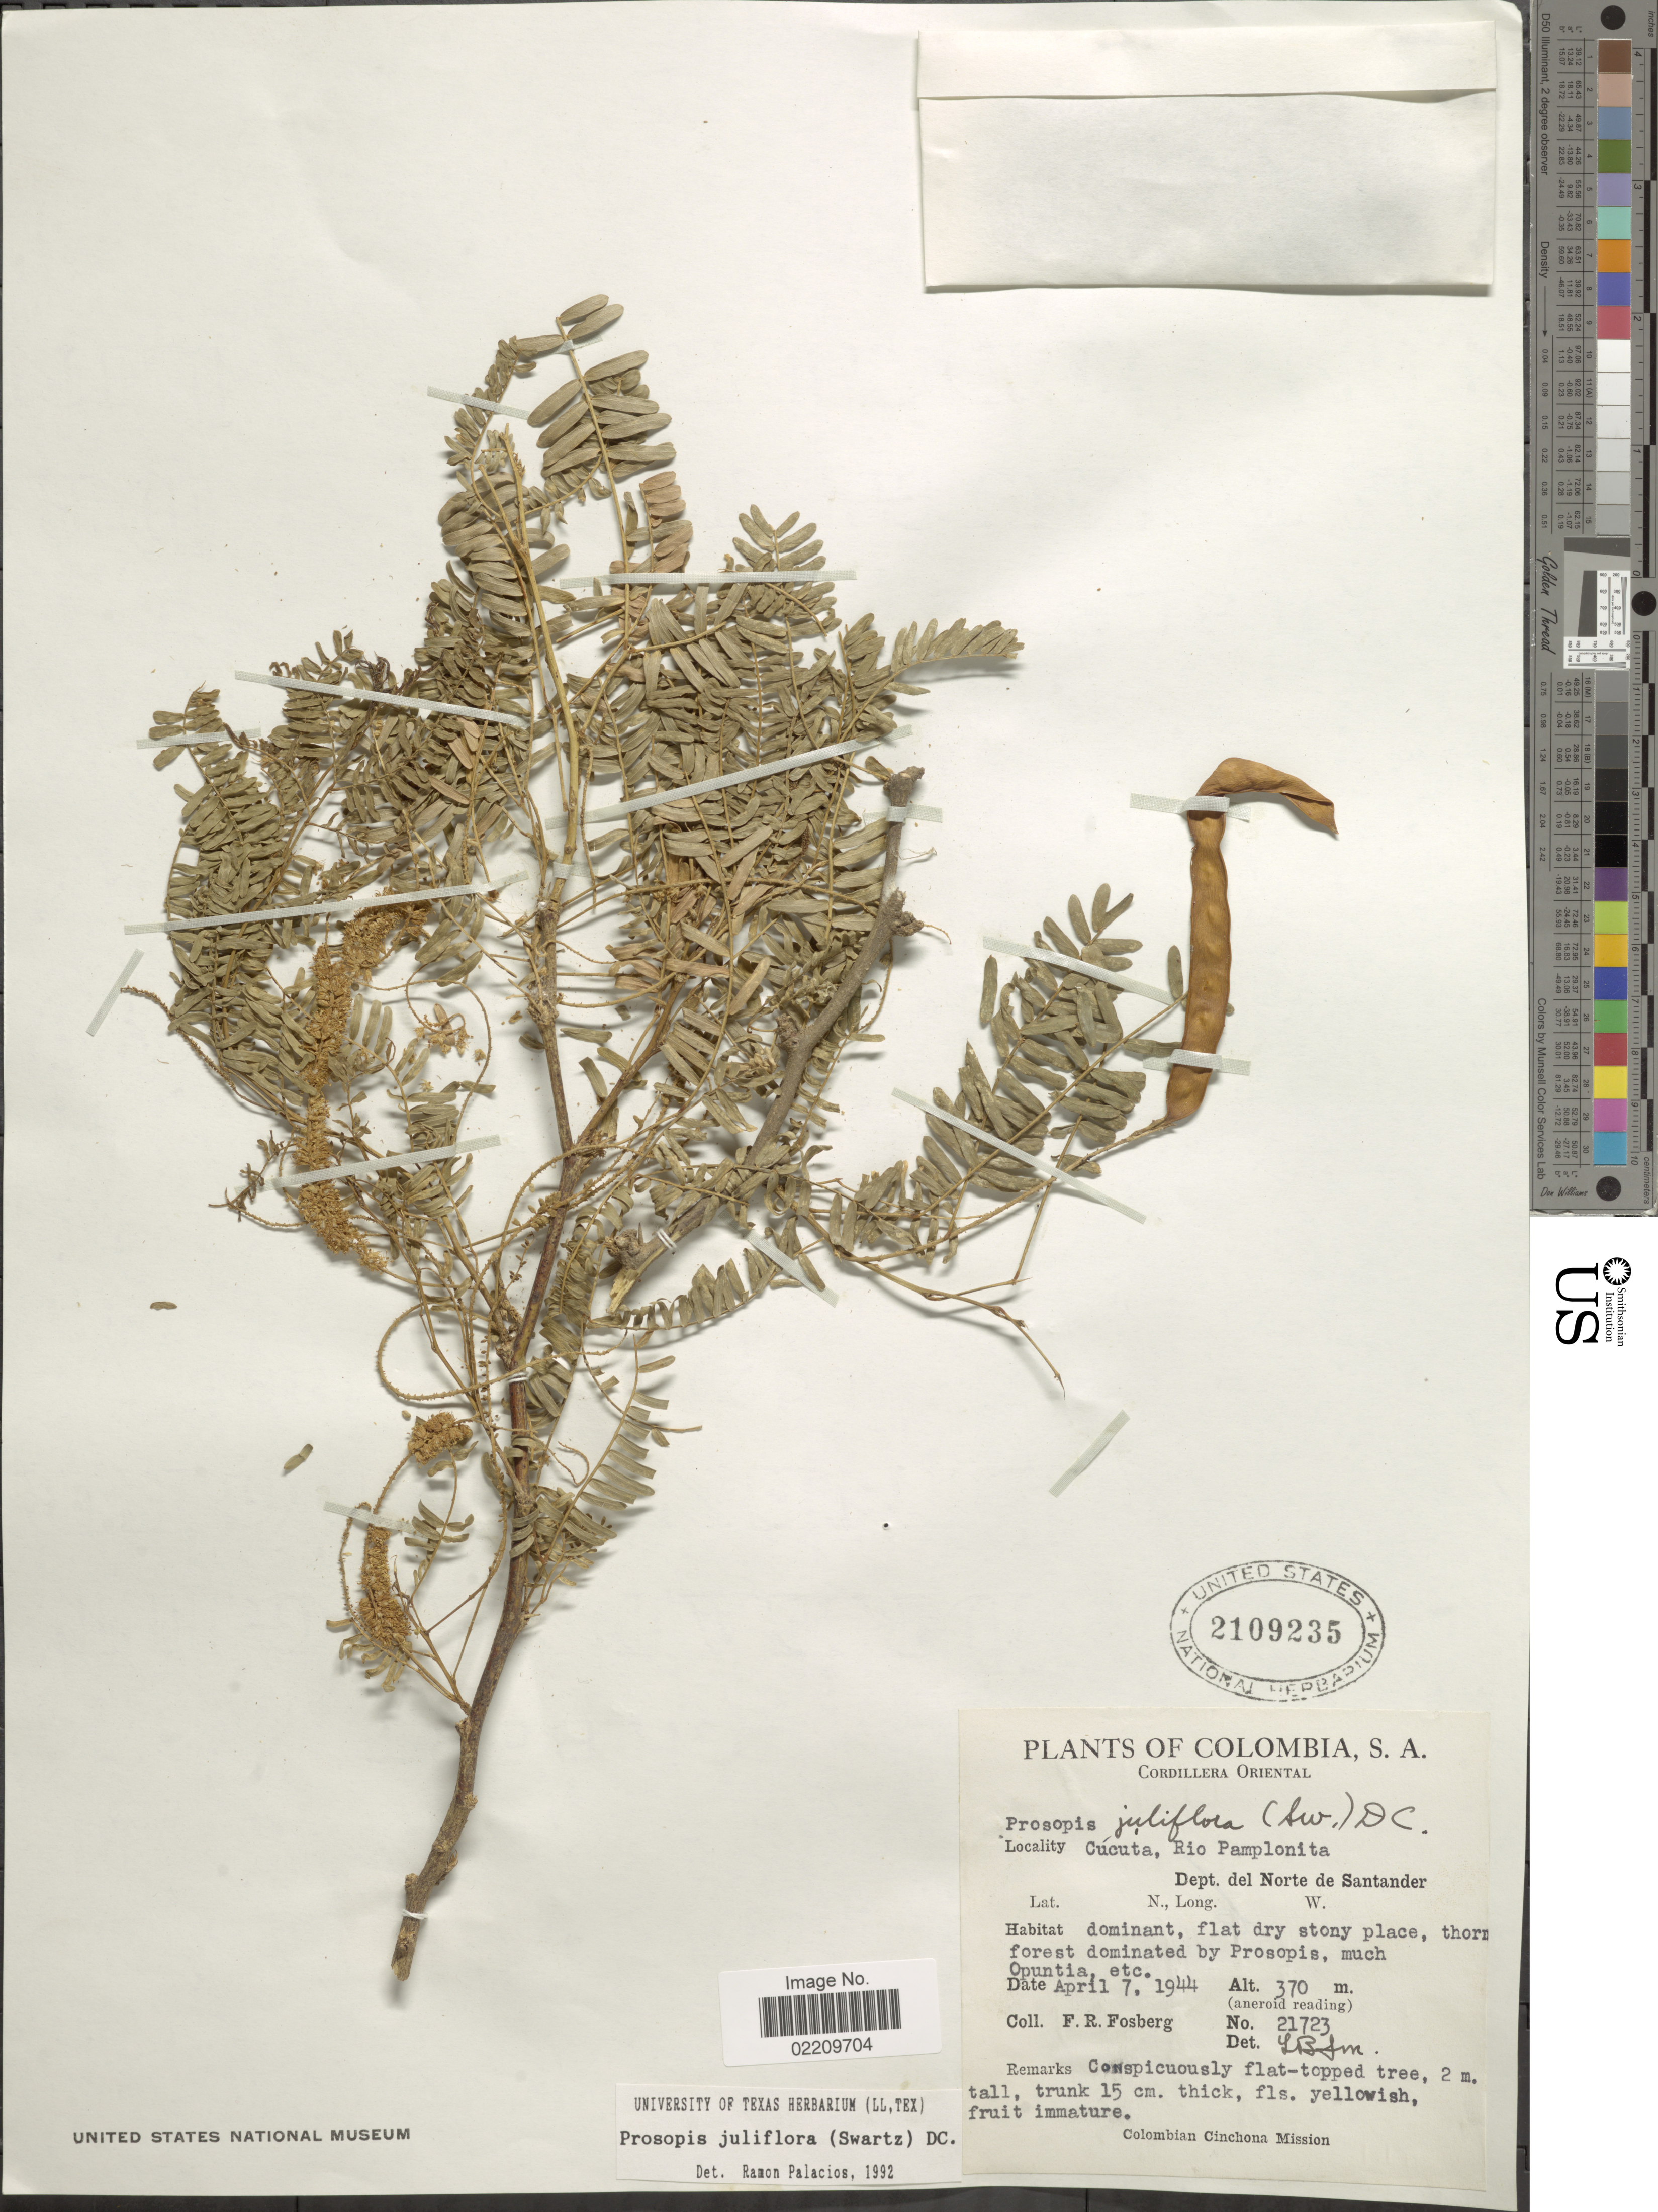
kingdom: Plantae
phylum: Tracheophyta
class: Magnoliopsida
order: Fabales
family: Fabaceae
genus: Neltuma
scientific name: Neltuma juliflora var. juliflora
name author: (Sw.) Raf.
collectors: F. R. Fosberg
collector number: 21723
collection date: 1944-04-07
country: Colombia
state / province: Norte de Santander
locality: Cordillera Oriental. Cúcuta, Rio Pamplonita. Dept. del Norte de Santander.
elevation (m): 370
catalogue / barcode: US 2109235